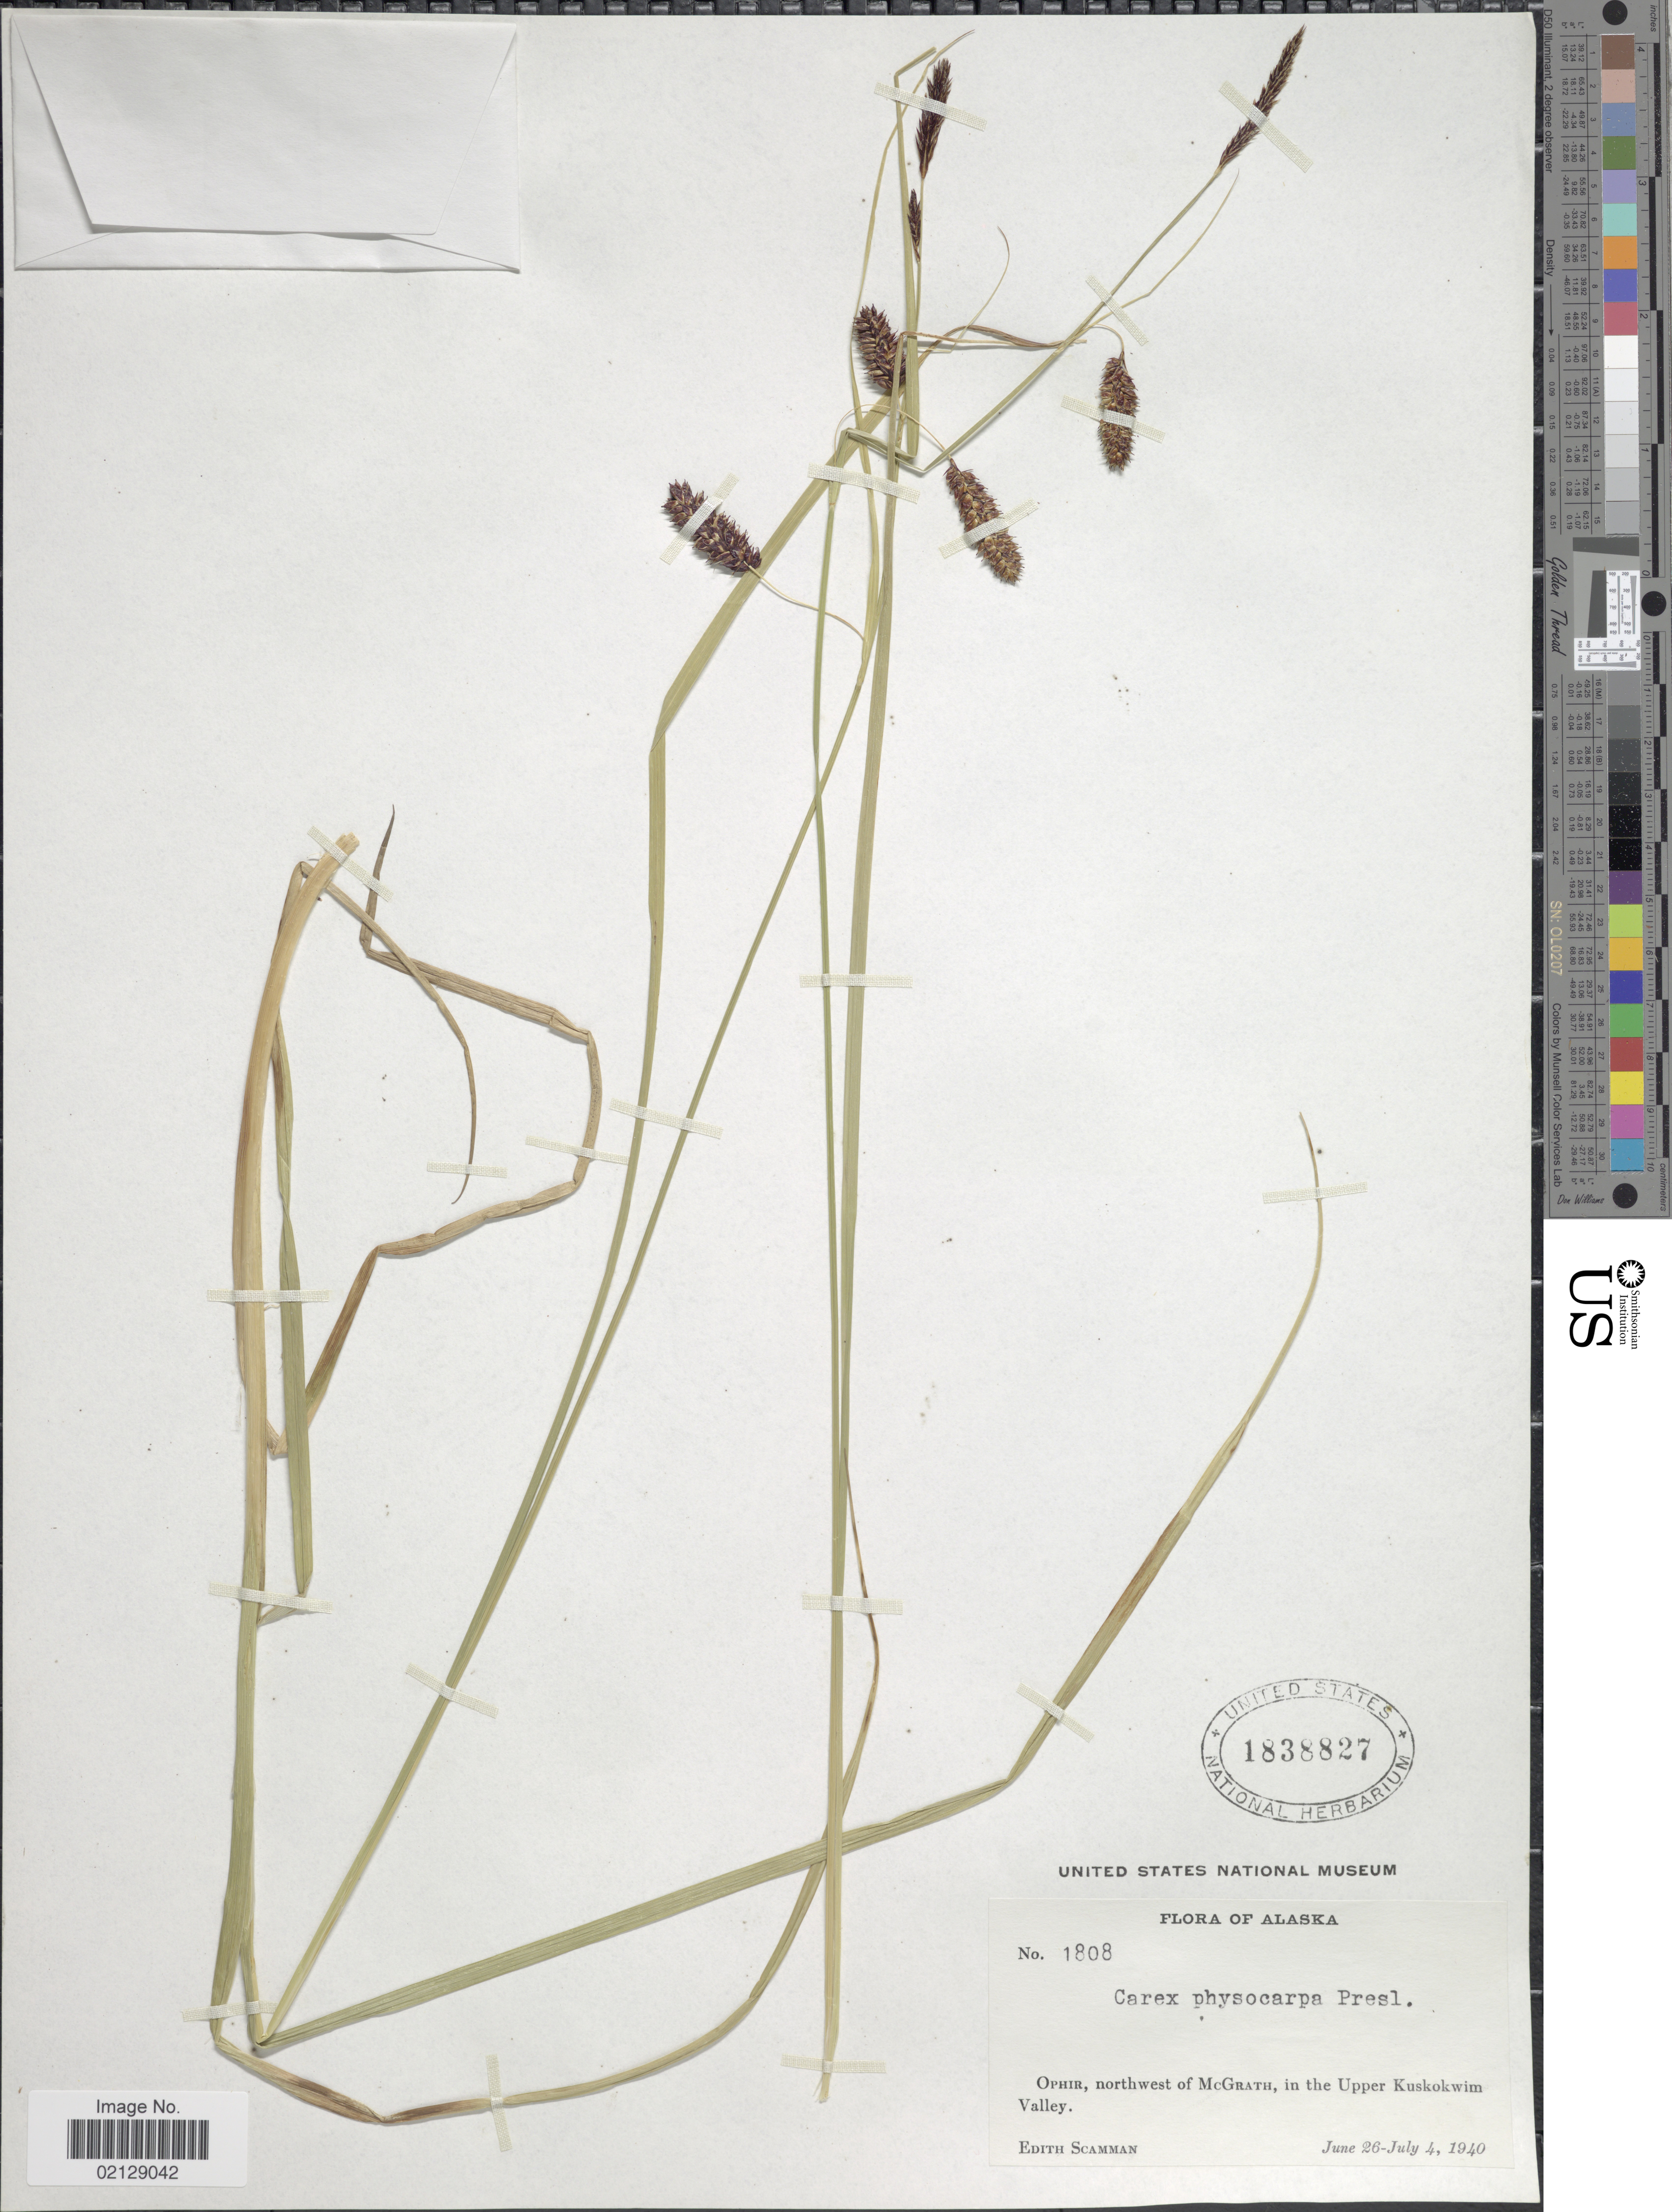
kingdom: Plantae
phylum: Tracheophyta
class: Liliopsida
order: Poales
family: Cyperaceae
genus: Carex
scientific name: Carex saxatilis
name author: L.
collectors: E. Scamman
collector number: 1808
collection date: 1940-06-26/1940-07-04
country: United States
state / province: Alaska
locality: Ophir, northwest of McGrath, in the Upper Kuskokwim Valley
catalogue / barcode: US 1838827